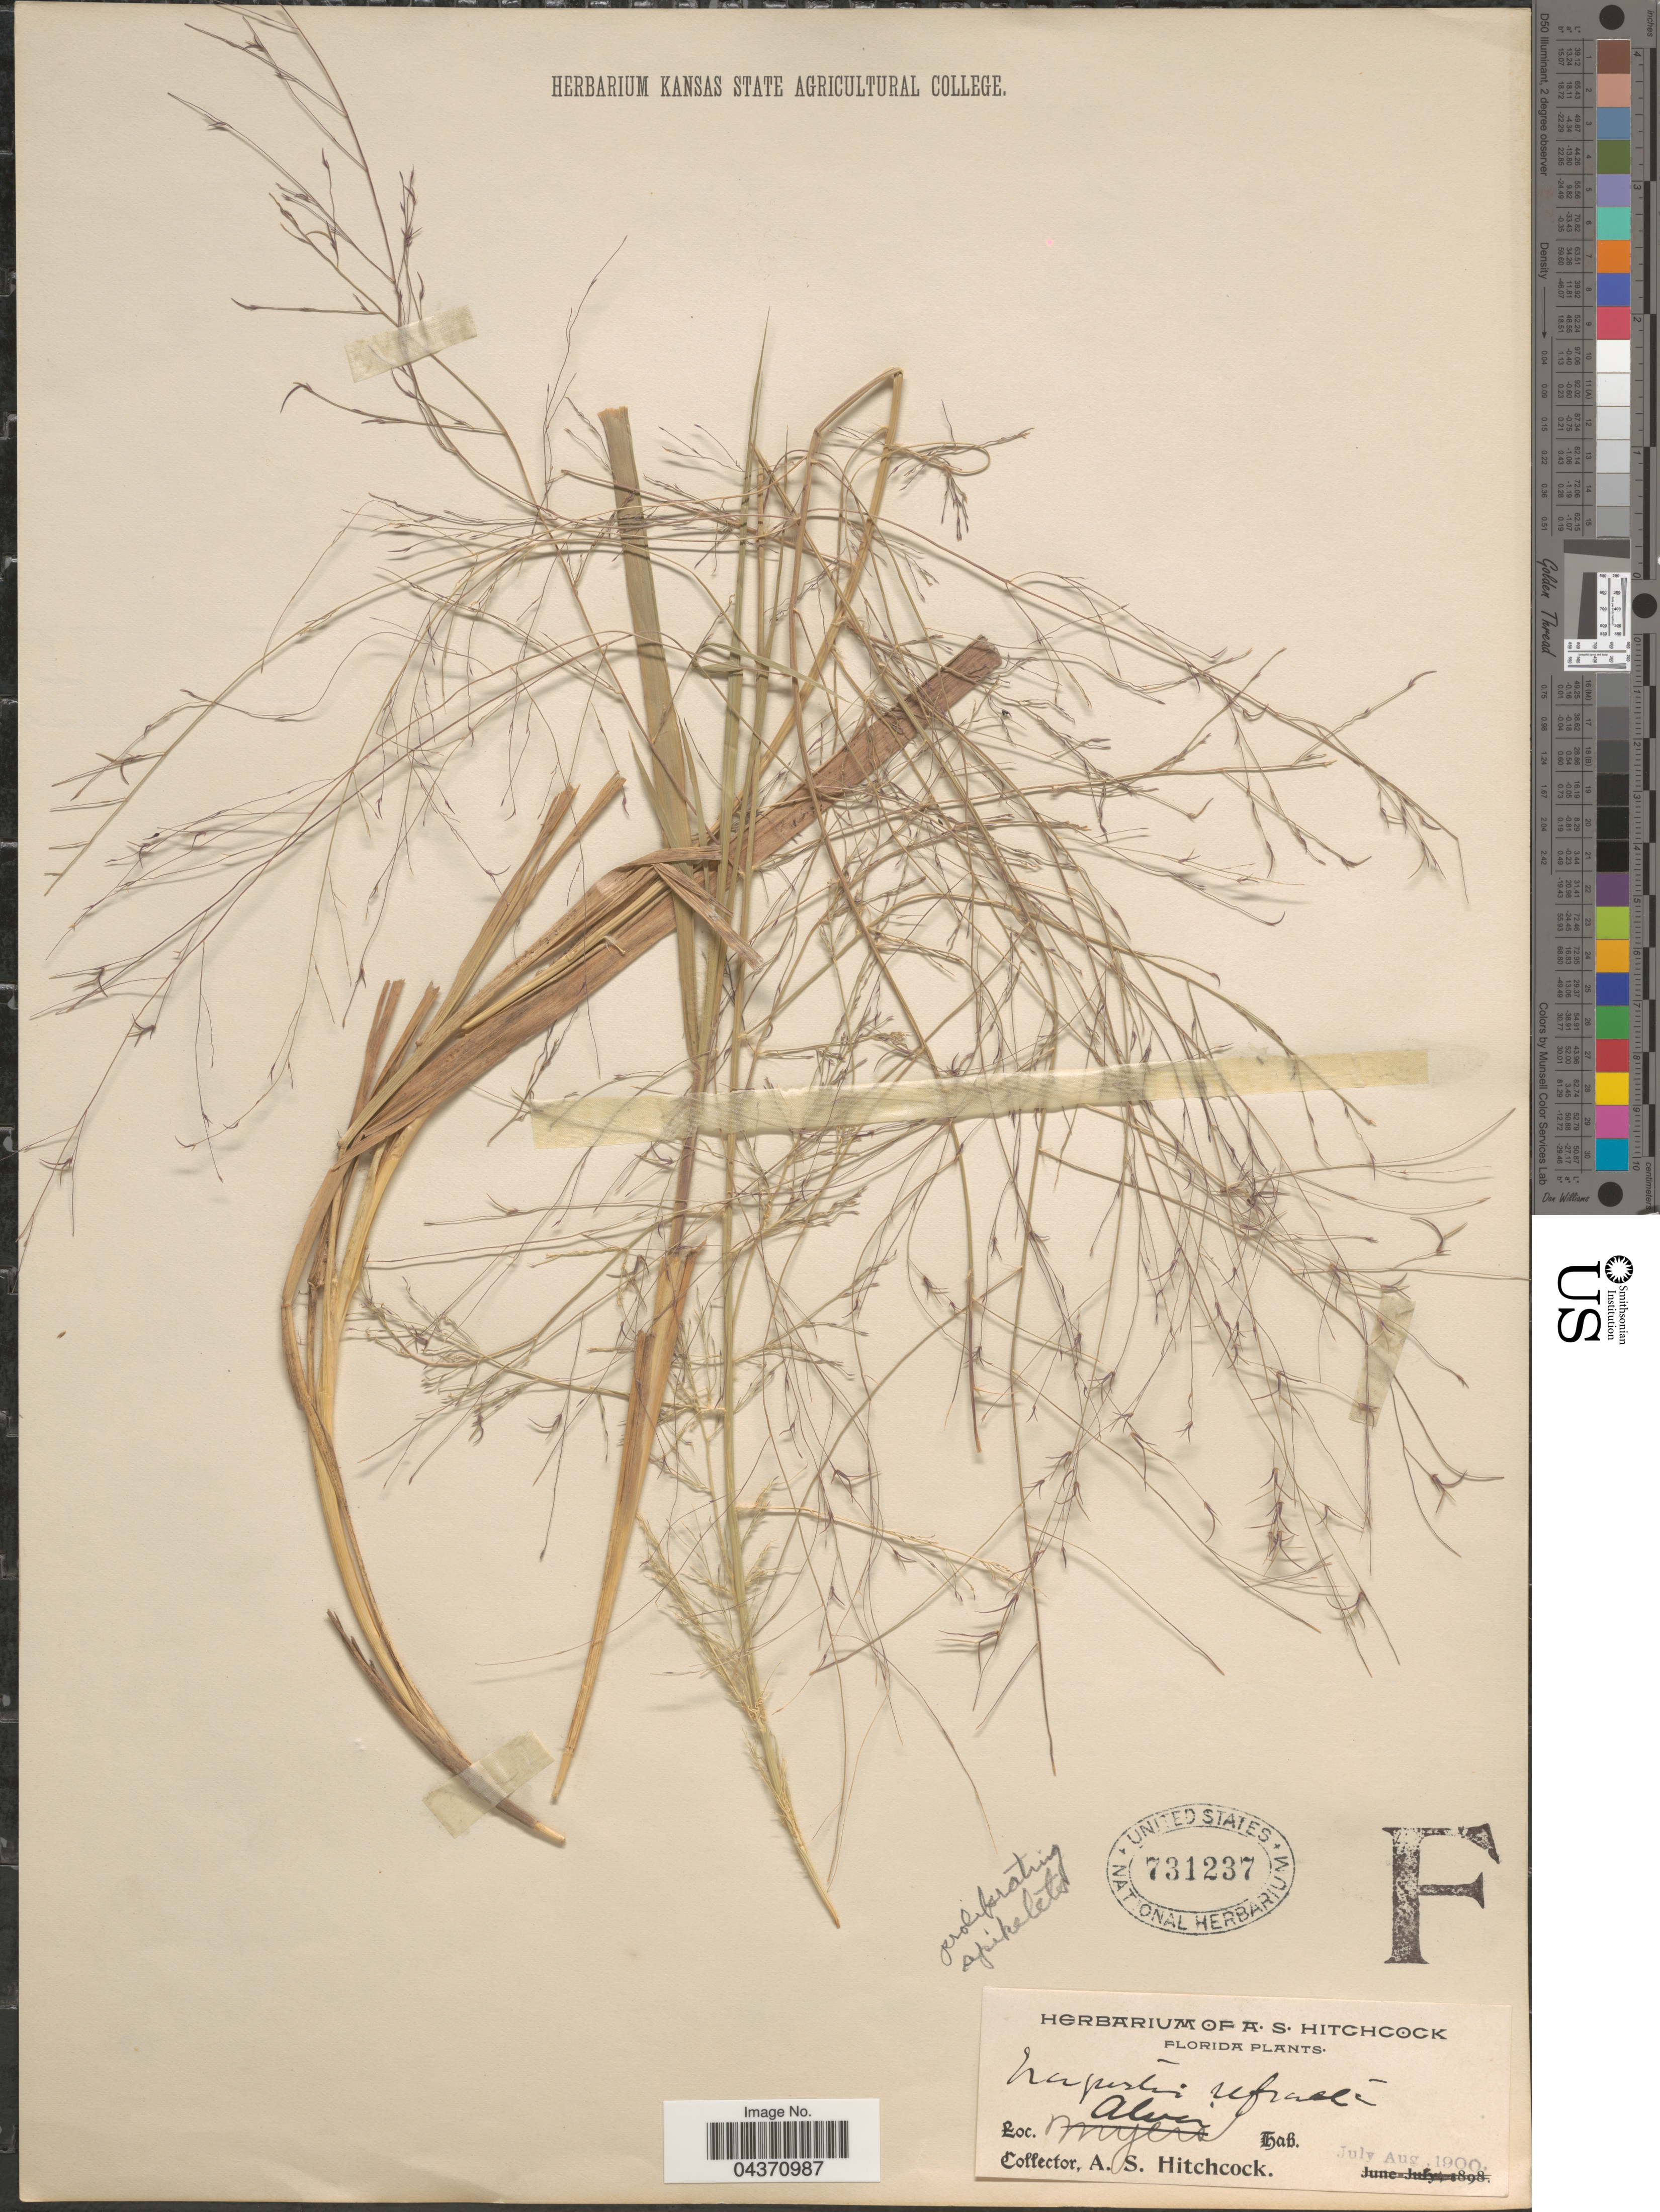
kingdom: Plantae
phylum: Tracheophyta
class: Liliopsida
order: Poales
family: Poaceae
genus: Eragrostis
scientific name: Eragrostis refracta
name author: (Muhl.) Scribn.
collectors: A. S. Hitchcock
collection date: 1900-07/1900-08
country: United States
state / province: Florida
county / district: Lee County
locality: Alva.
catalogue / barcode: US 731237